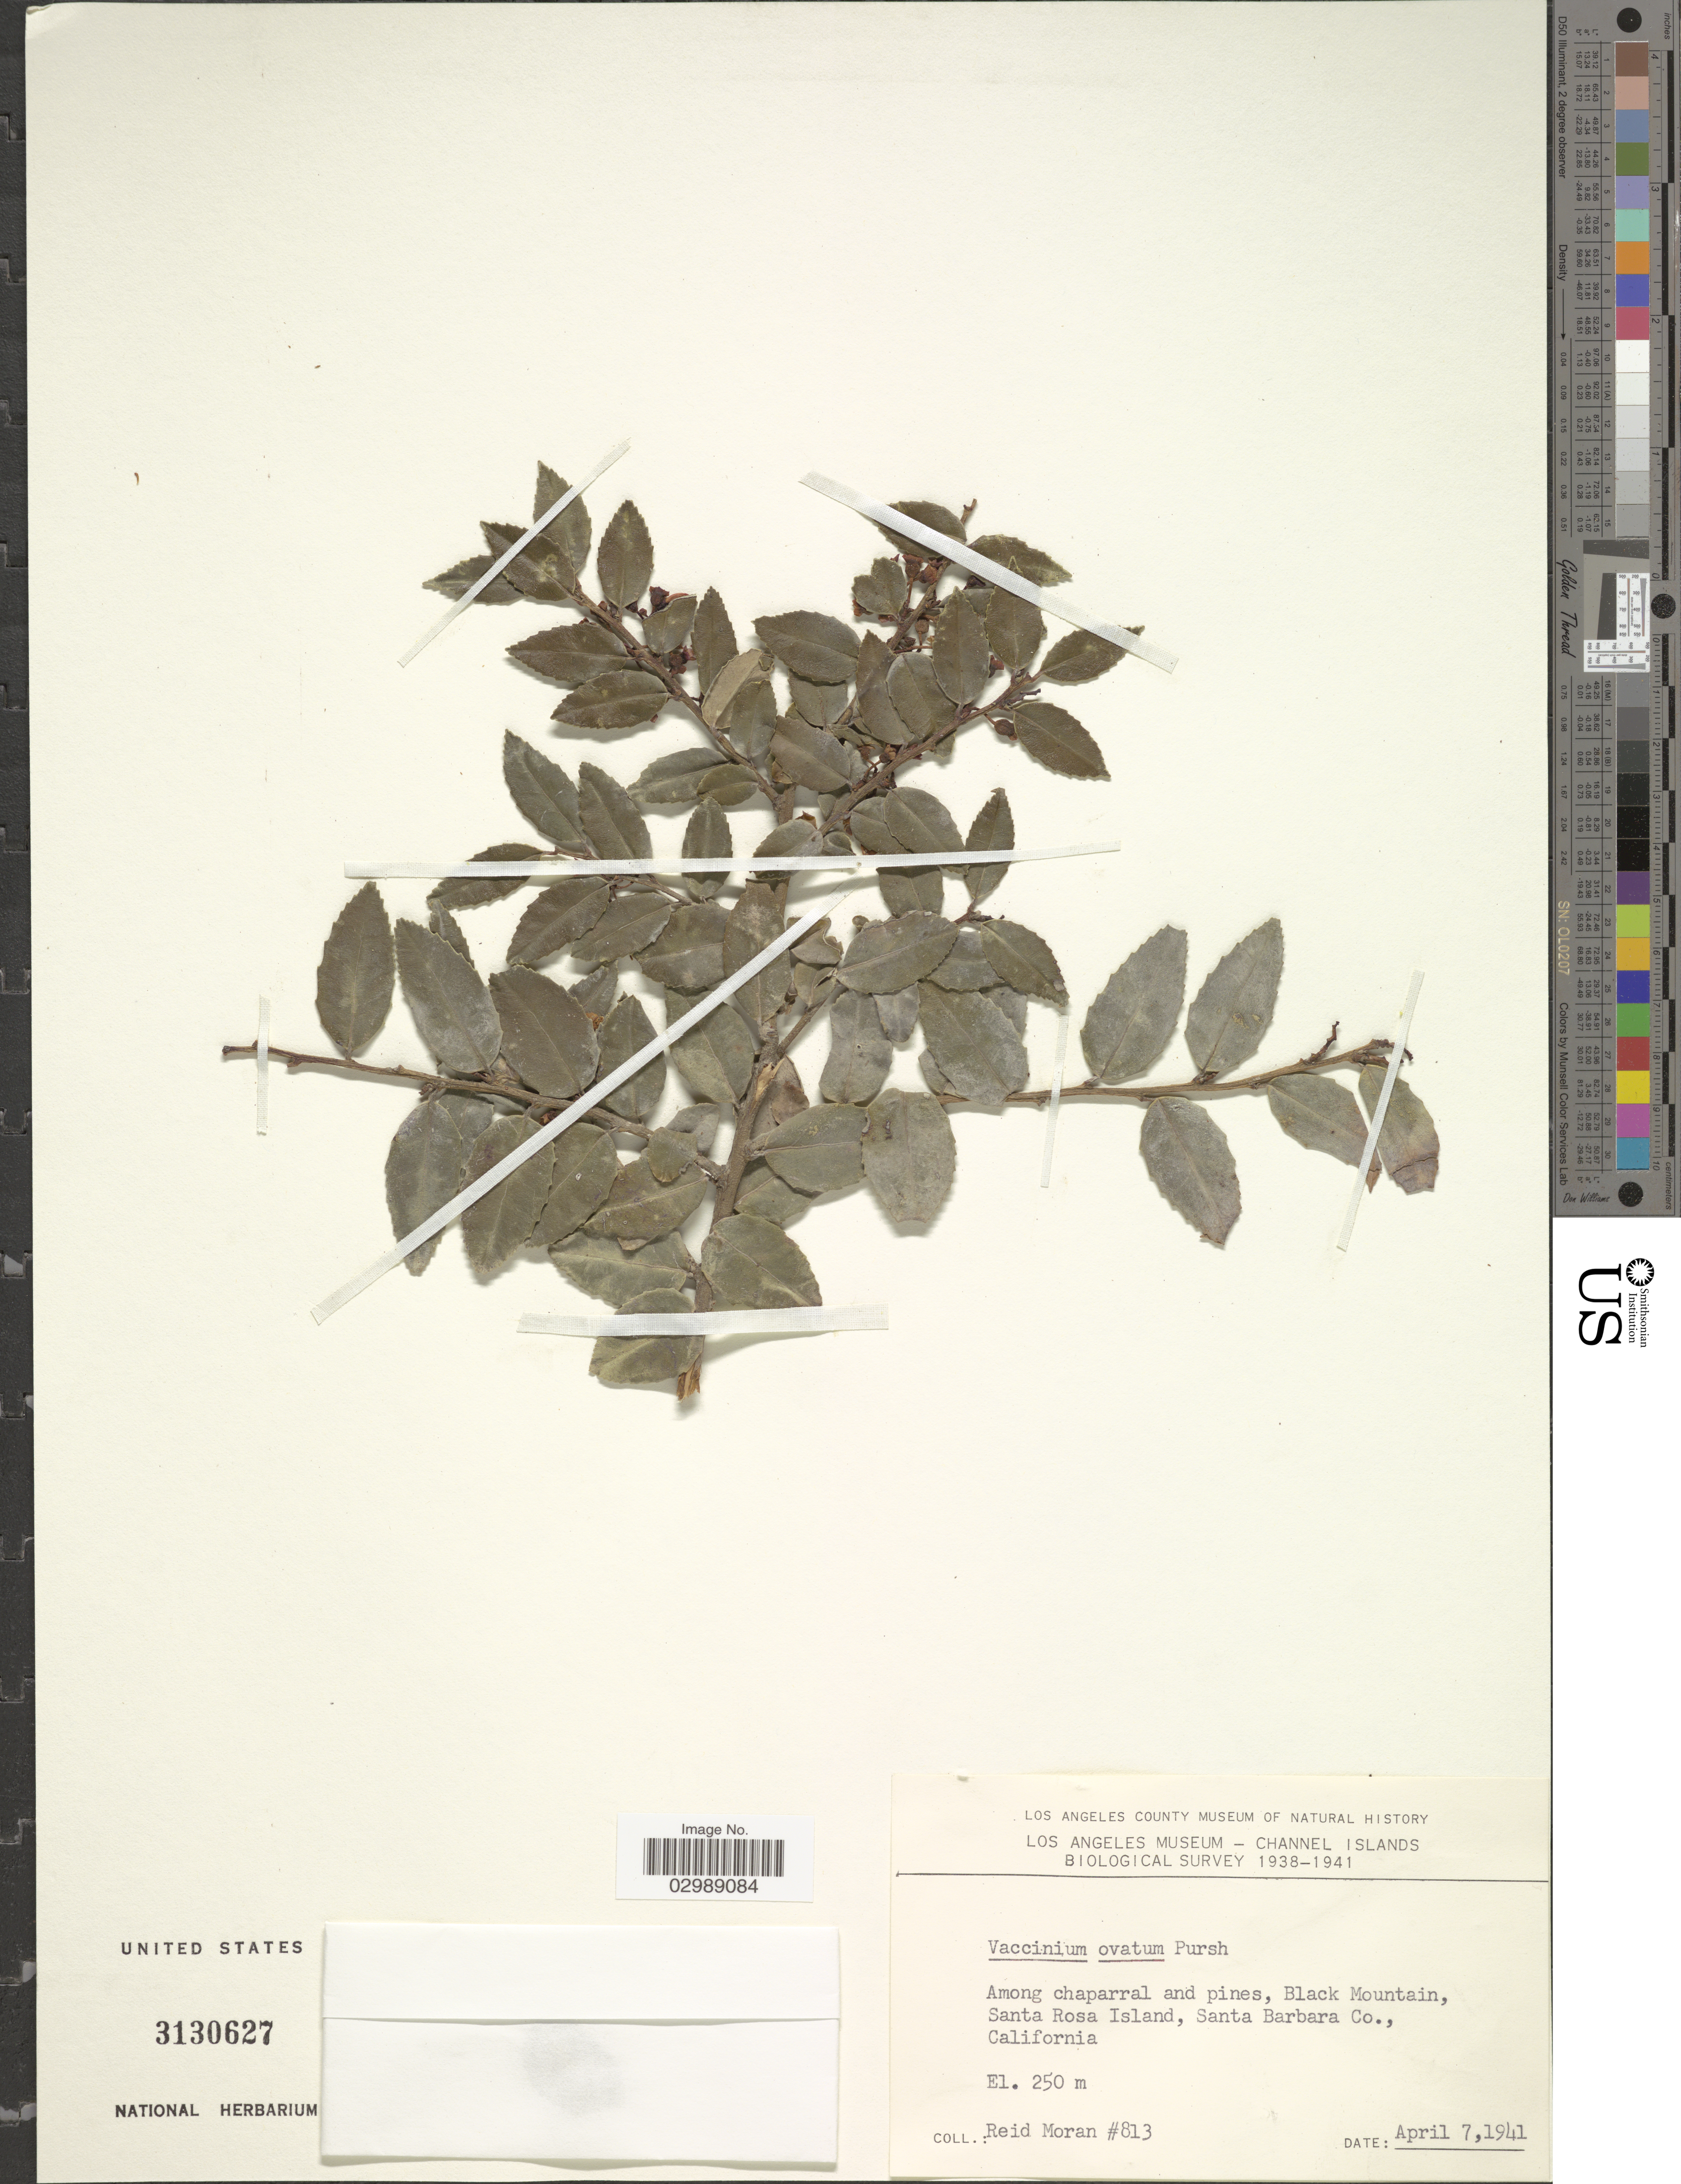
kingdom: Plantae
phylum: Tracheophyta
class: Magnoliopsida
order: Ericales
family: Ericaceae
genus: Vaccinium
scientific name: Vaccinium ovatum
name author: Pursh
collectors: R. V. Moran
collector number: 813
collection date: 1941-04-07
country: United States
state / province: California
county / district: Santa Barbara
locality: Among chaparral and pines, Black Mountain, Santa Rosa Island, Santa Barbara Co.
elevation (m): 250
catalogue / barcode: US 3130627